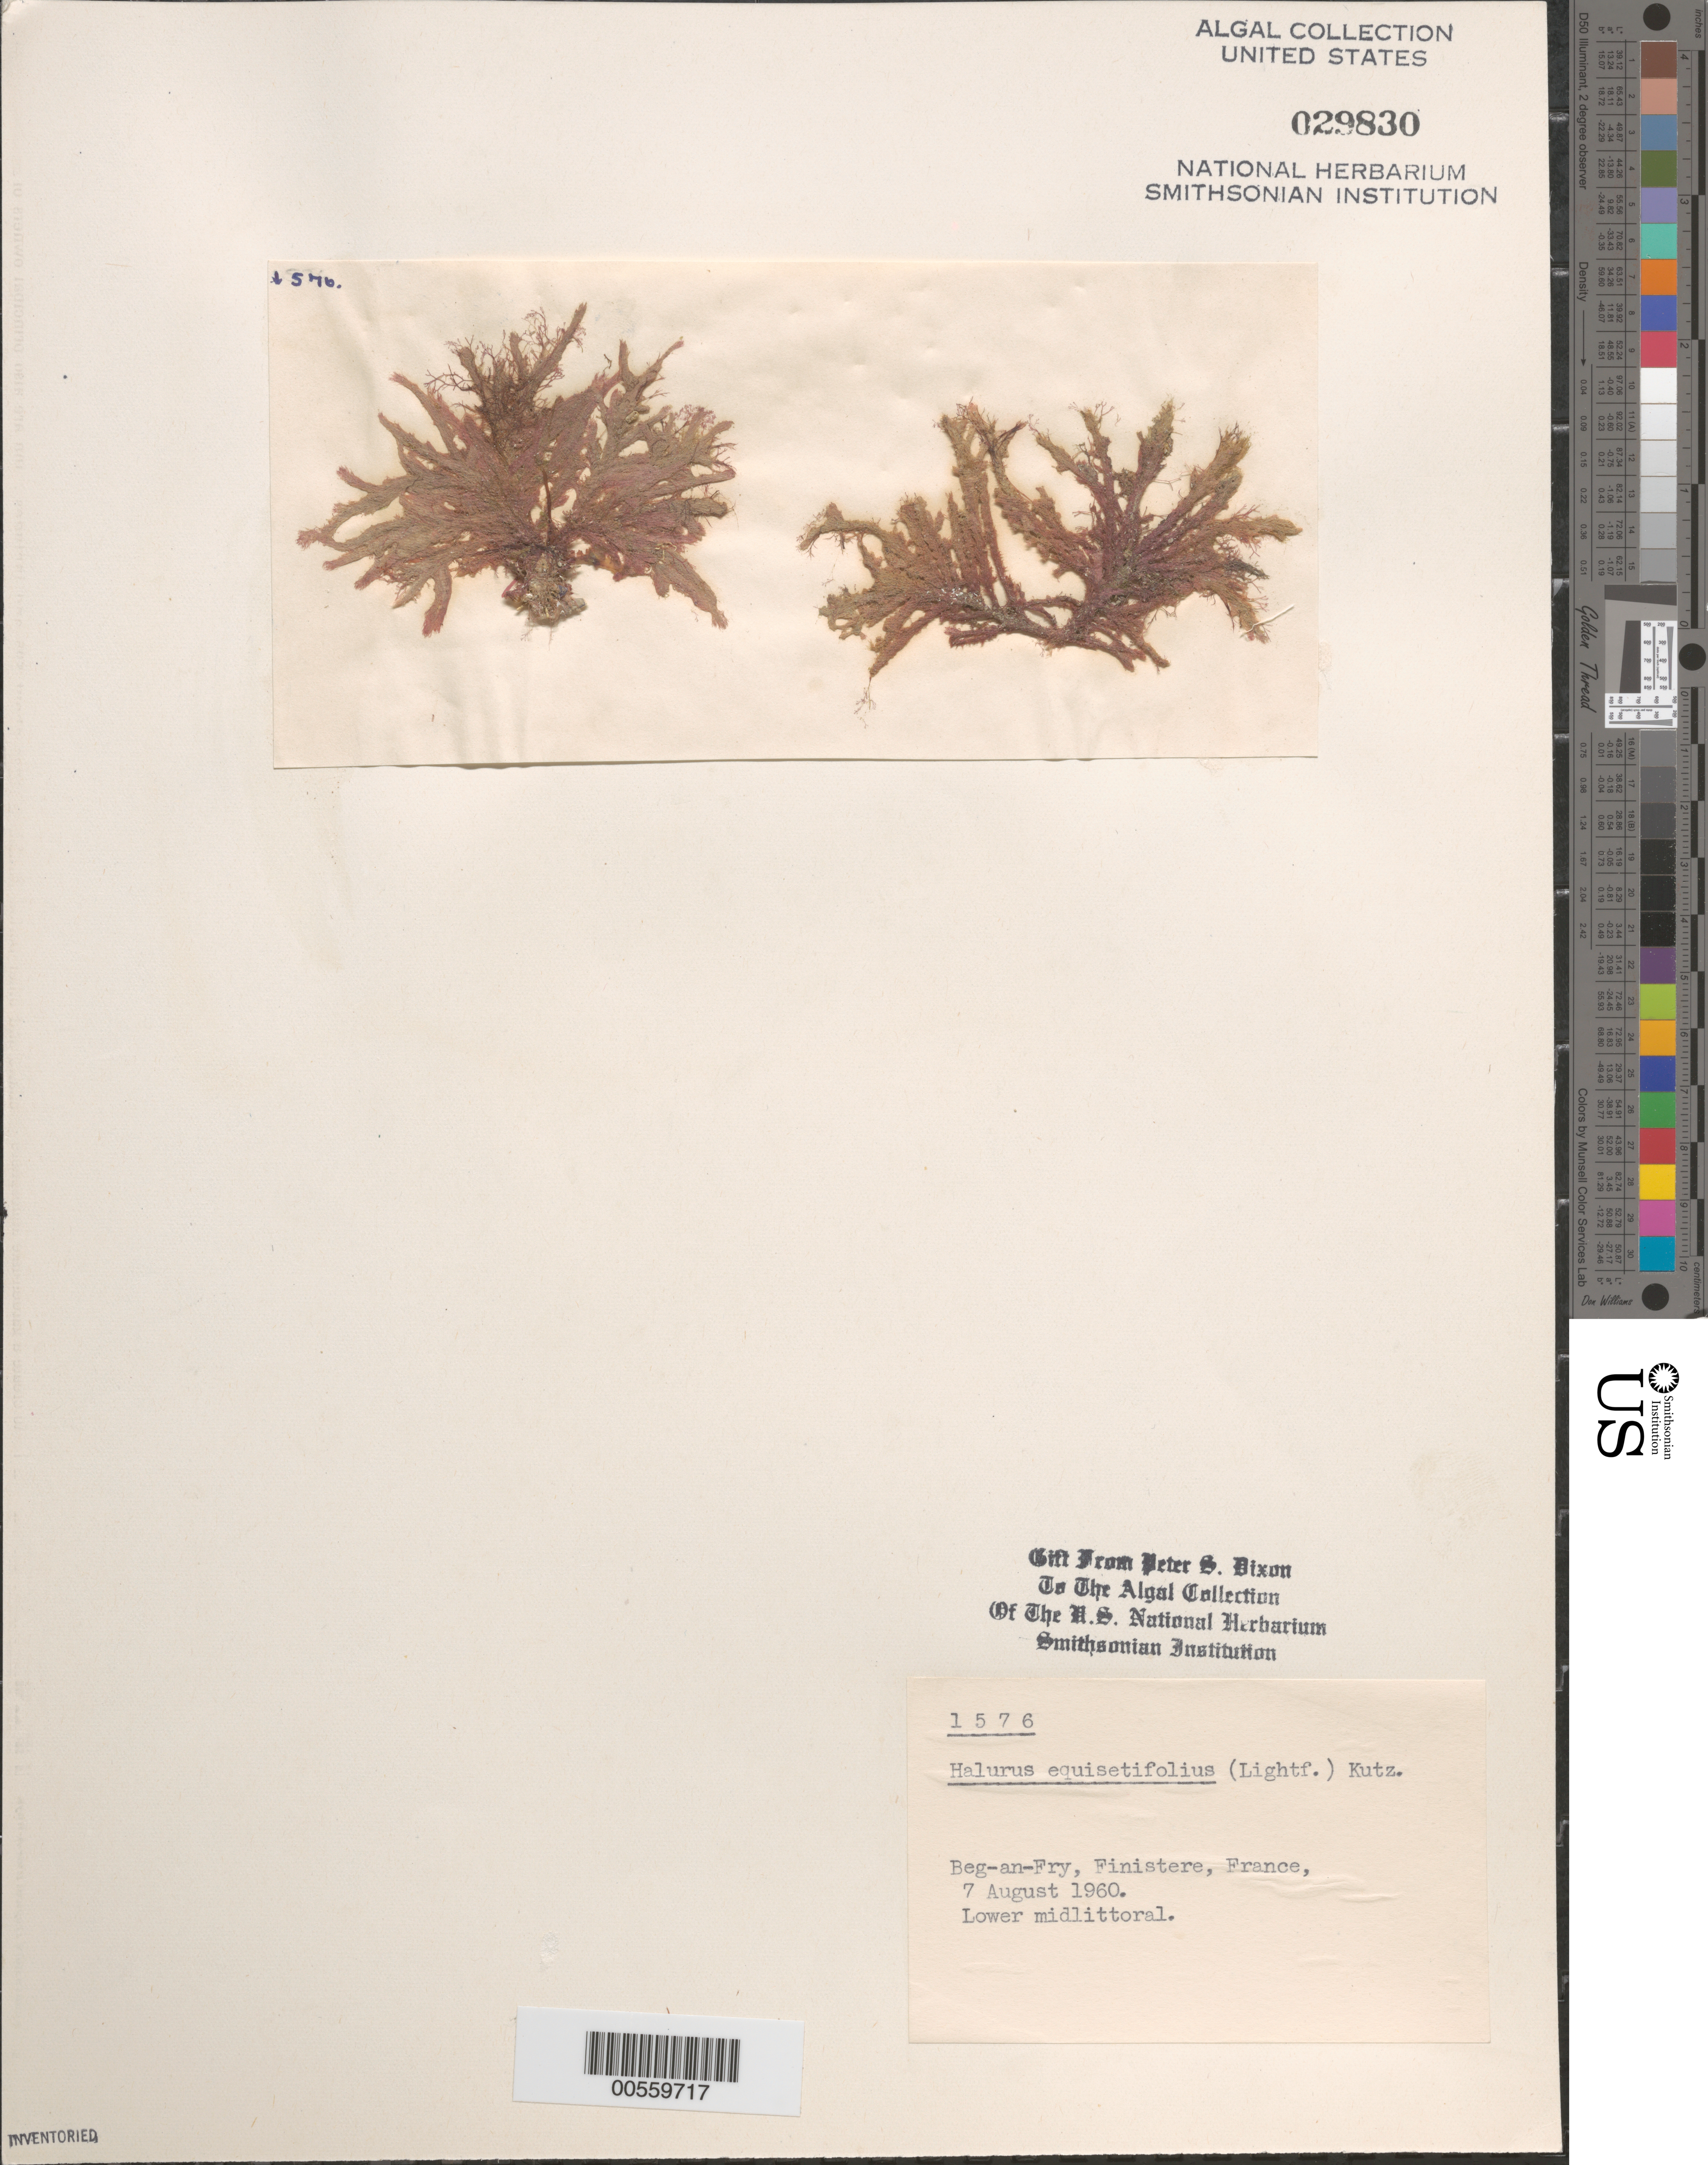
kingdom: Plantae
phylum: Rhodophyta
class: Florideophyceae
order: Ceramiales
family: Wrangeliaceae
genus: Halurus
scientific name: Halurus equisetifolius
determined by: Dixon, P. S.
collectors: P. S. Dixon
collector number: PSD 1576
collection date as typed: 07 Aug 1960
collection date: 1960-08-07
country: France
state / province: Bretagne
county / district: Finistère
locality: Beg-an-Fry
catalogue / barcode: US 29830